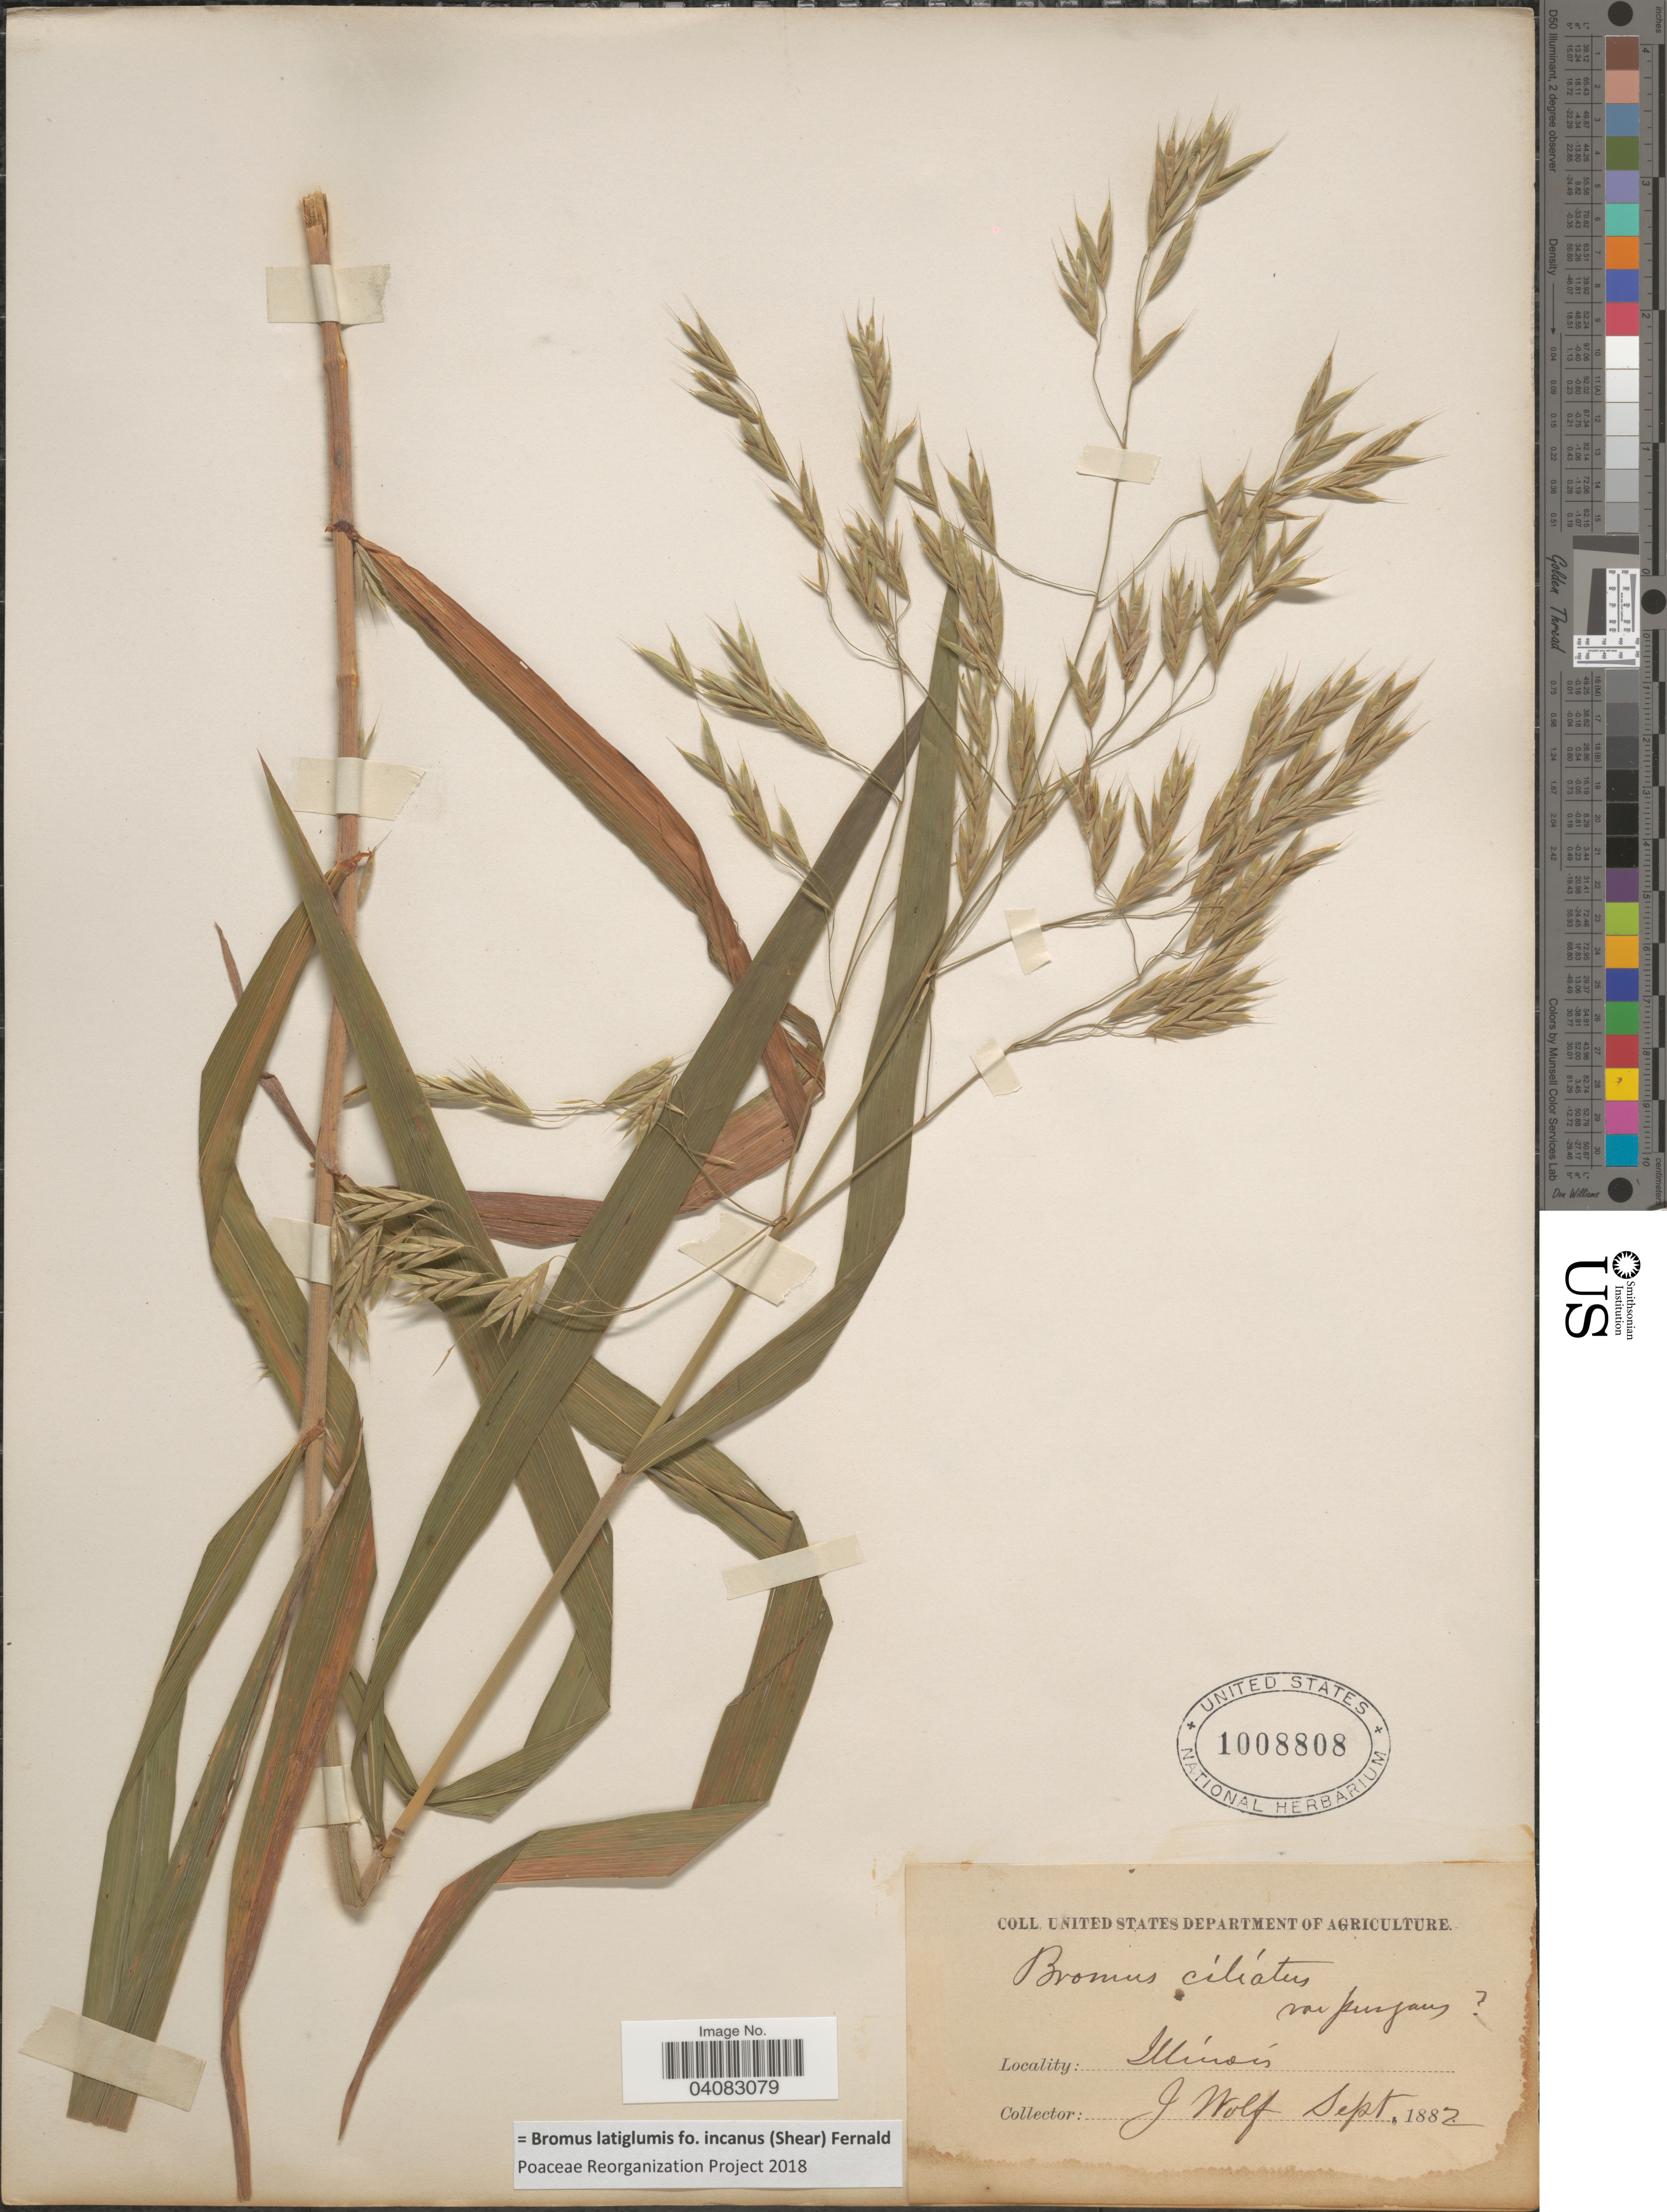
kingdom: Plantae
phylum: Tracheophyta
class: Liliopsida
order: Poales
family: Poaceae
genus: Bromus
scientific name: Bromus latiglumis f. incanus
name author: (Shear) Fernald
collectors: J. Wolf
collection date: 1882-09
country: United States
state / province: Illinois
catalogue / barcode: US 1008808